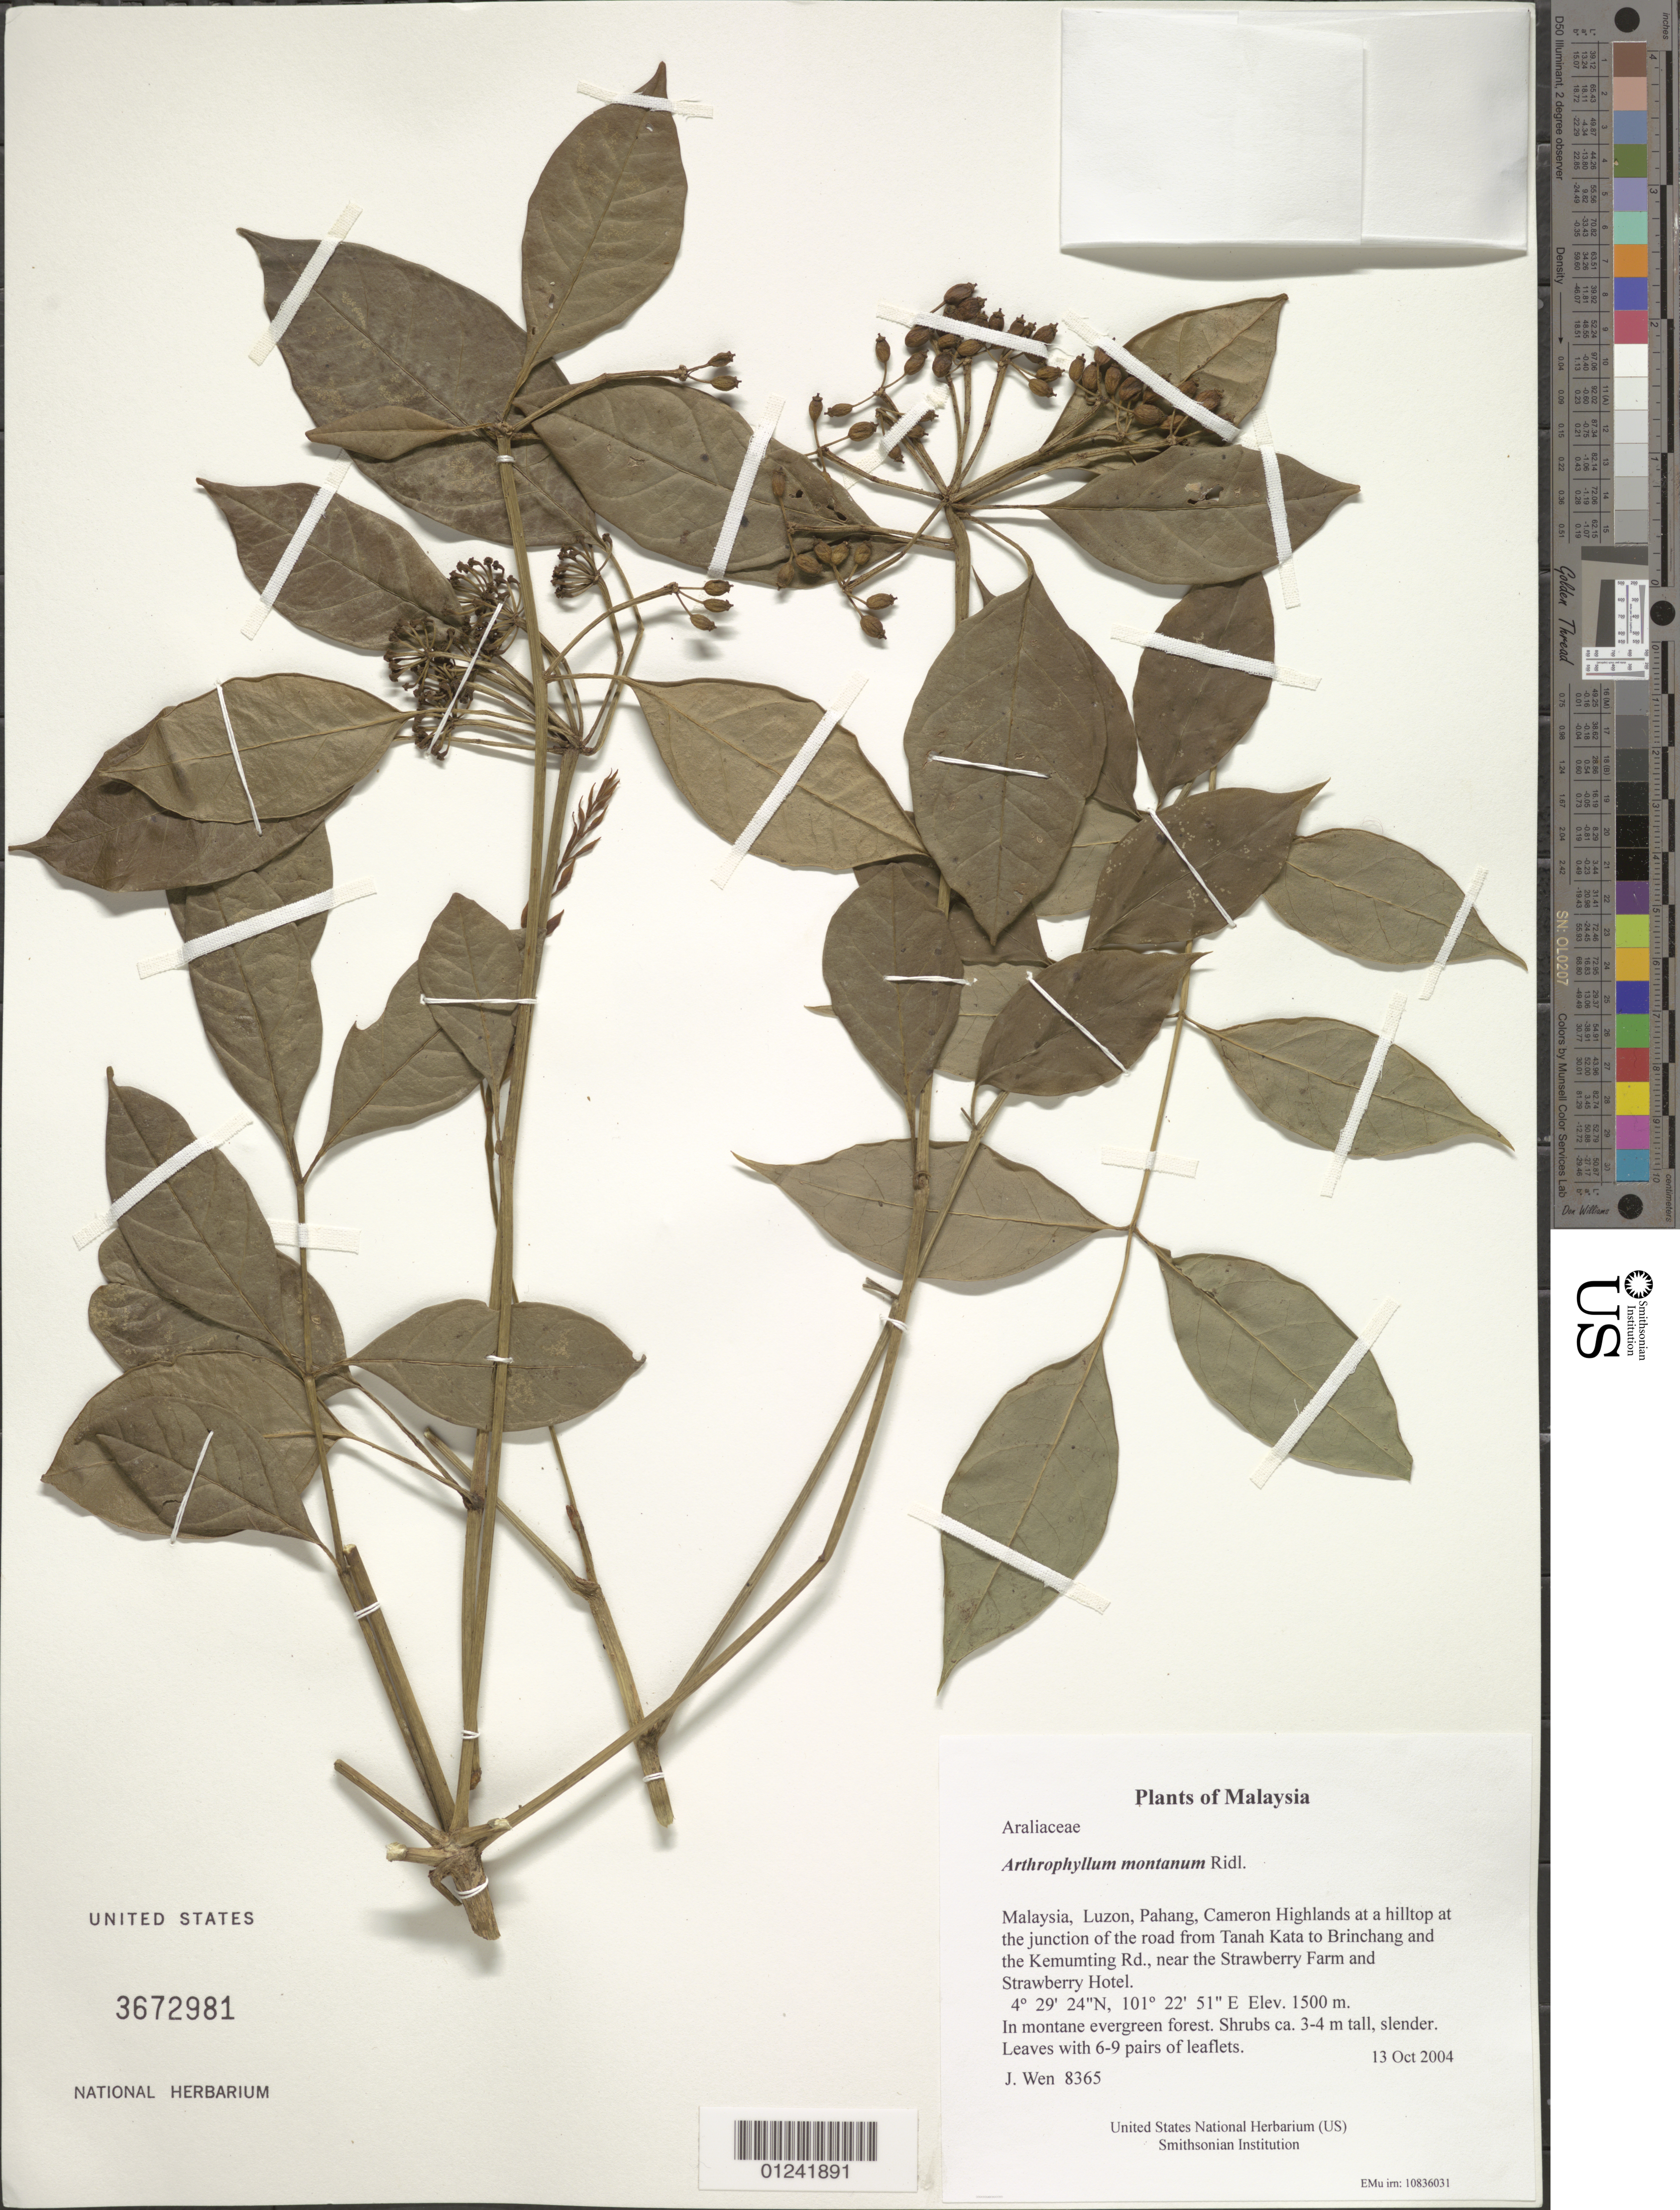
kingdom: Plantae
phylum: Tracheophyta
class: Magnoliopsida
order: Apiales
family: Araliaceae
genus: Arthrophyllum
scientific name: Arthrophyllum montanum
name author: Ridl.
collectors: J. Wen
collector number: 8365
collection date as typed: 13 Oct 2004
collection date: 2004-10-13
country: Malaysia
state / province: Pahang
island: Luzon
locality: Cameron Highlands at a hilltop at the junction of the road from Tanah Kata to Brinchang and the Kemumting Rd., near the Strawberry Farm and Strawberry Hotel.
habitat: In montane evergreen forest.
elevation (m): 1500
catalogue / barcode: US 3672981